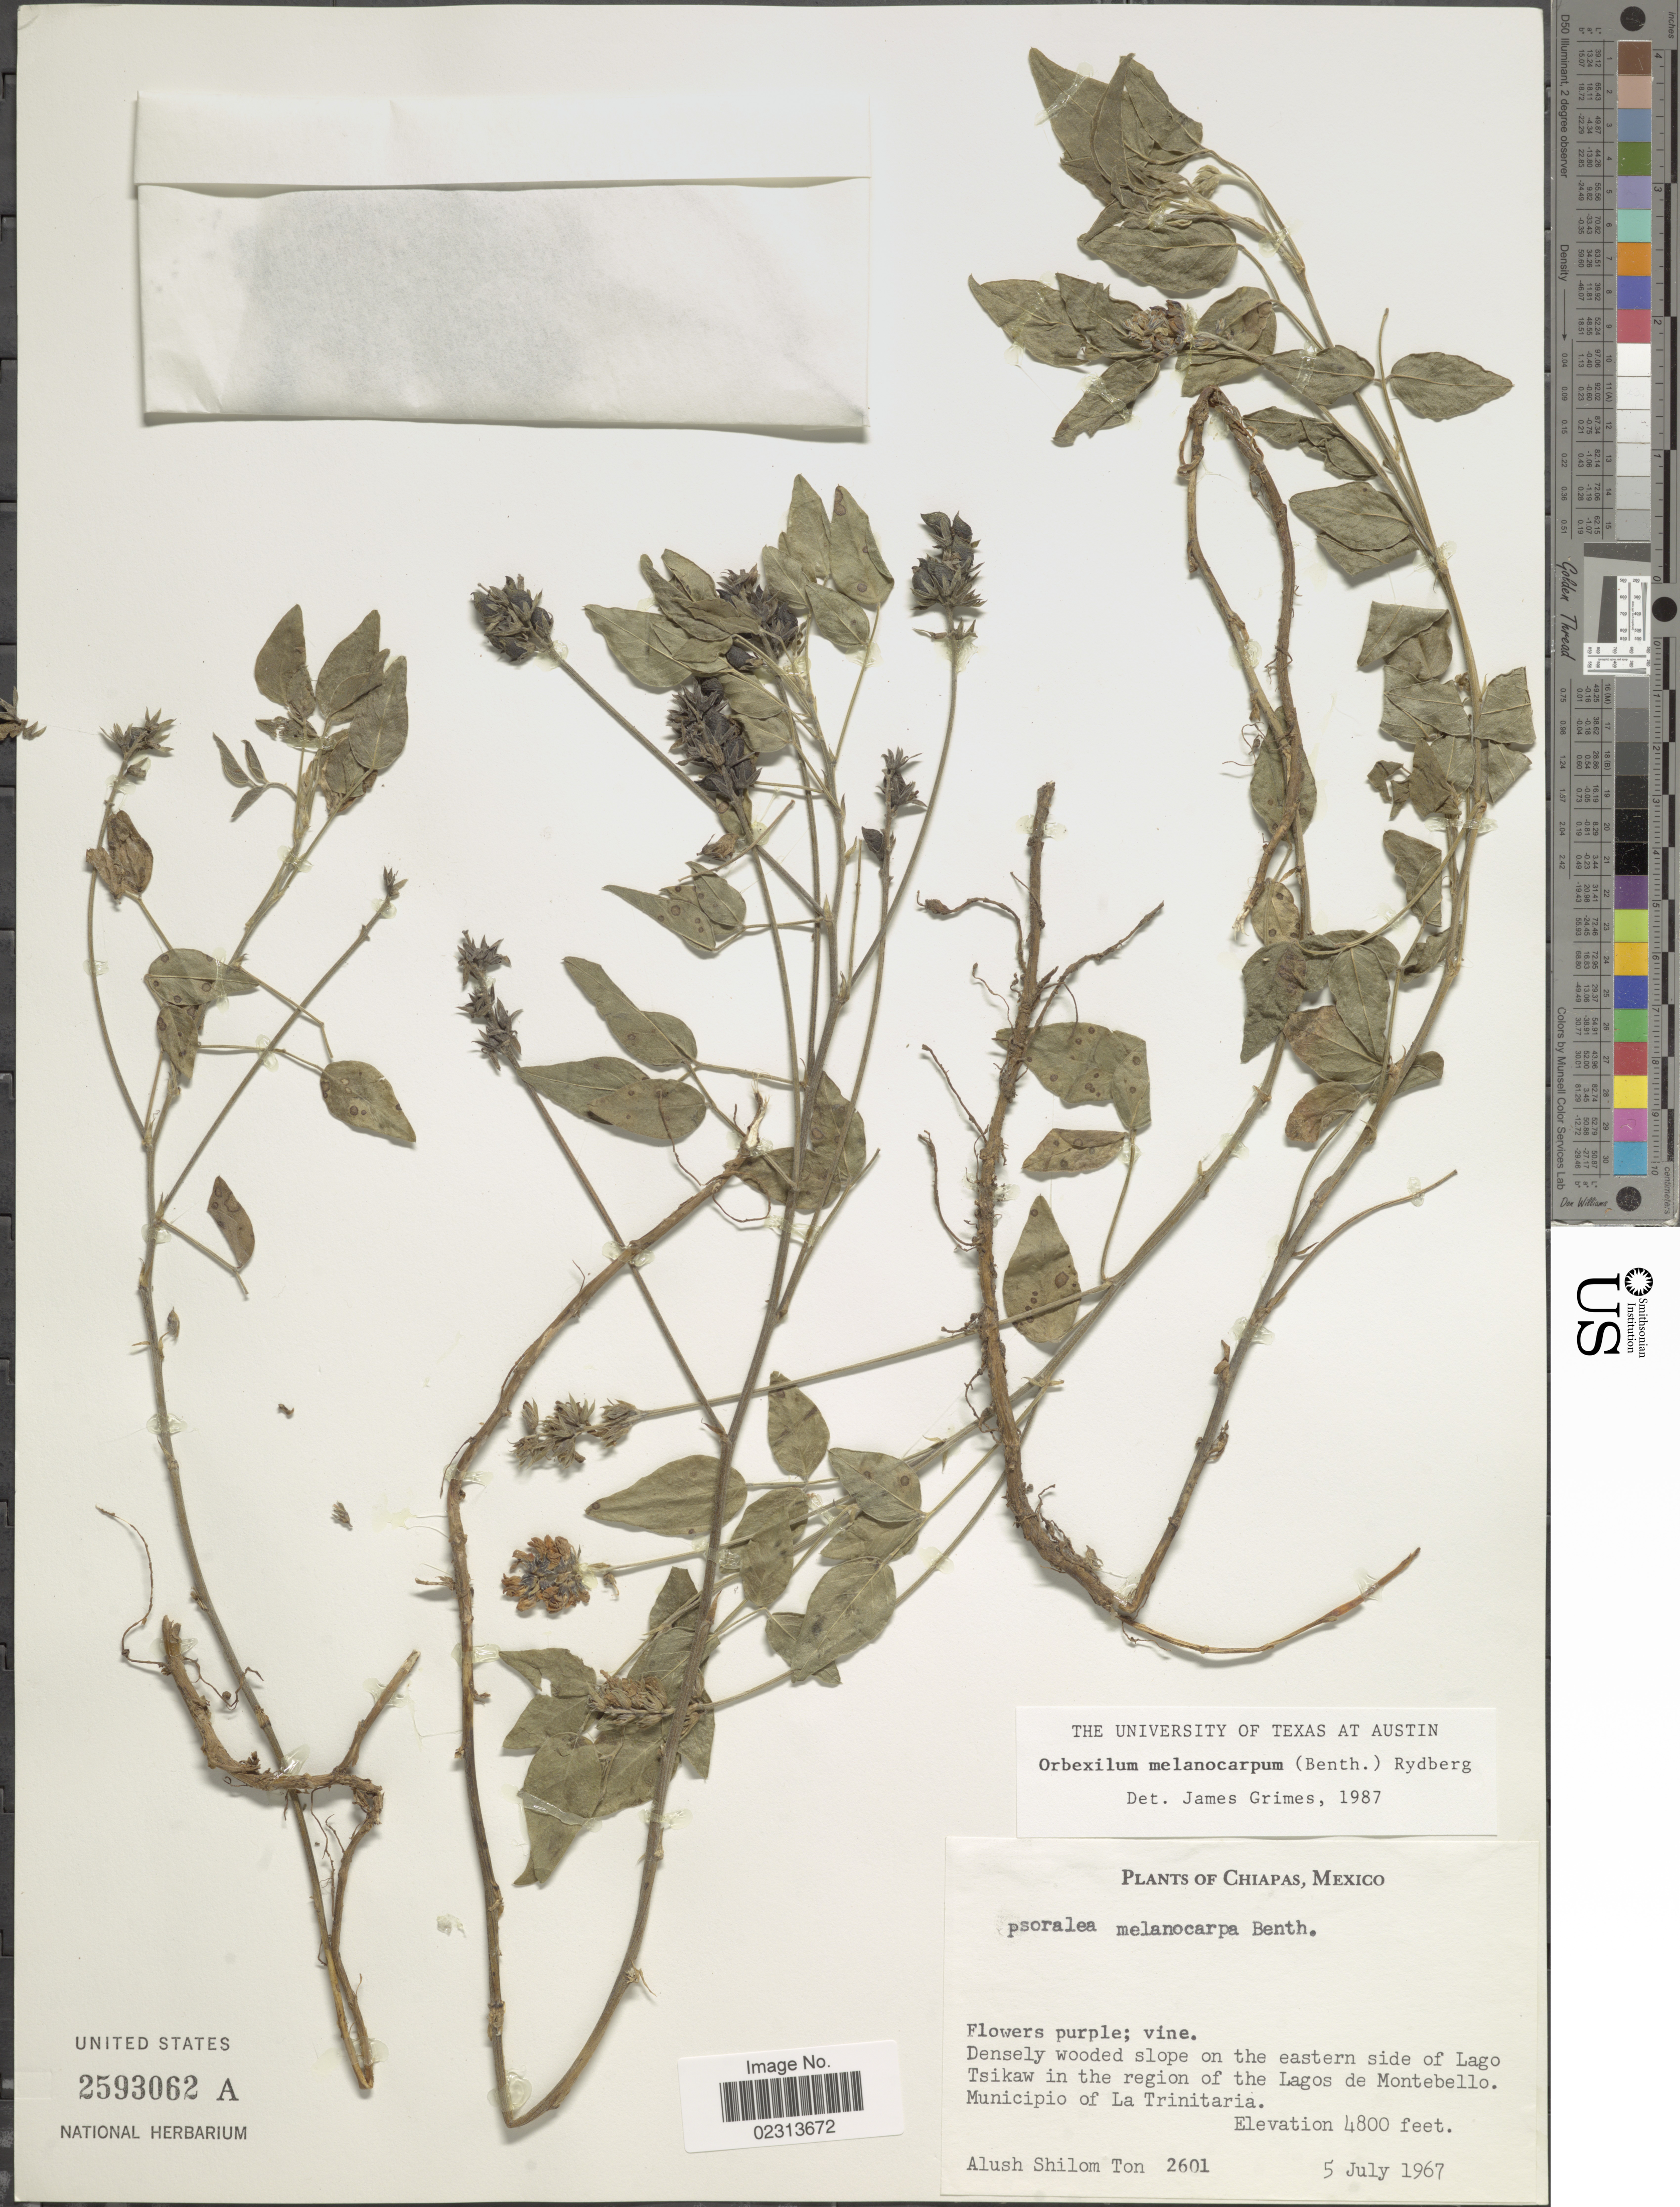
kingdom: Plantae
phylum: Tracheophyta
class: Magnoliopsida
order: Fabales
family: Fabaceae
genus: Orbexilum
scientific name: Orbexilum melanocarpum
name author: (Benth. ex Hemsl.) Rydb.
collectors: A. S. Ton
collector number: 2601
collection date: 1967-07-05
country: Mexico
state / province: Chiapas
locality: Densely wooded slope on the eastern side of Lago Tsikaw in the region of the Lagos de Montebello. Municipio of La Trinitaria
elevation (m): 1463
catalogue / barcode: US 2593062A